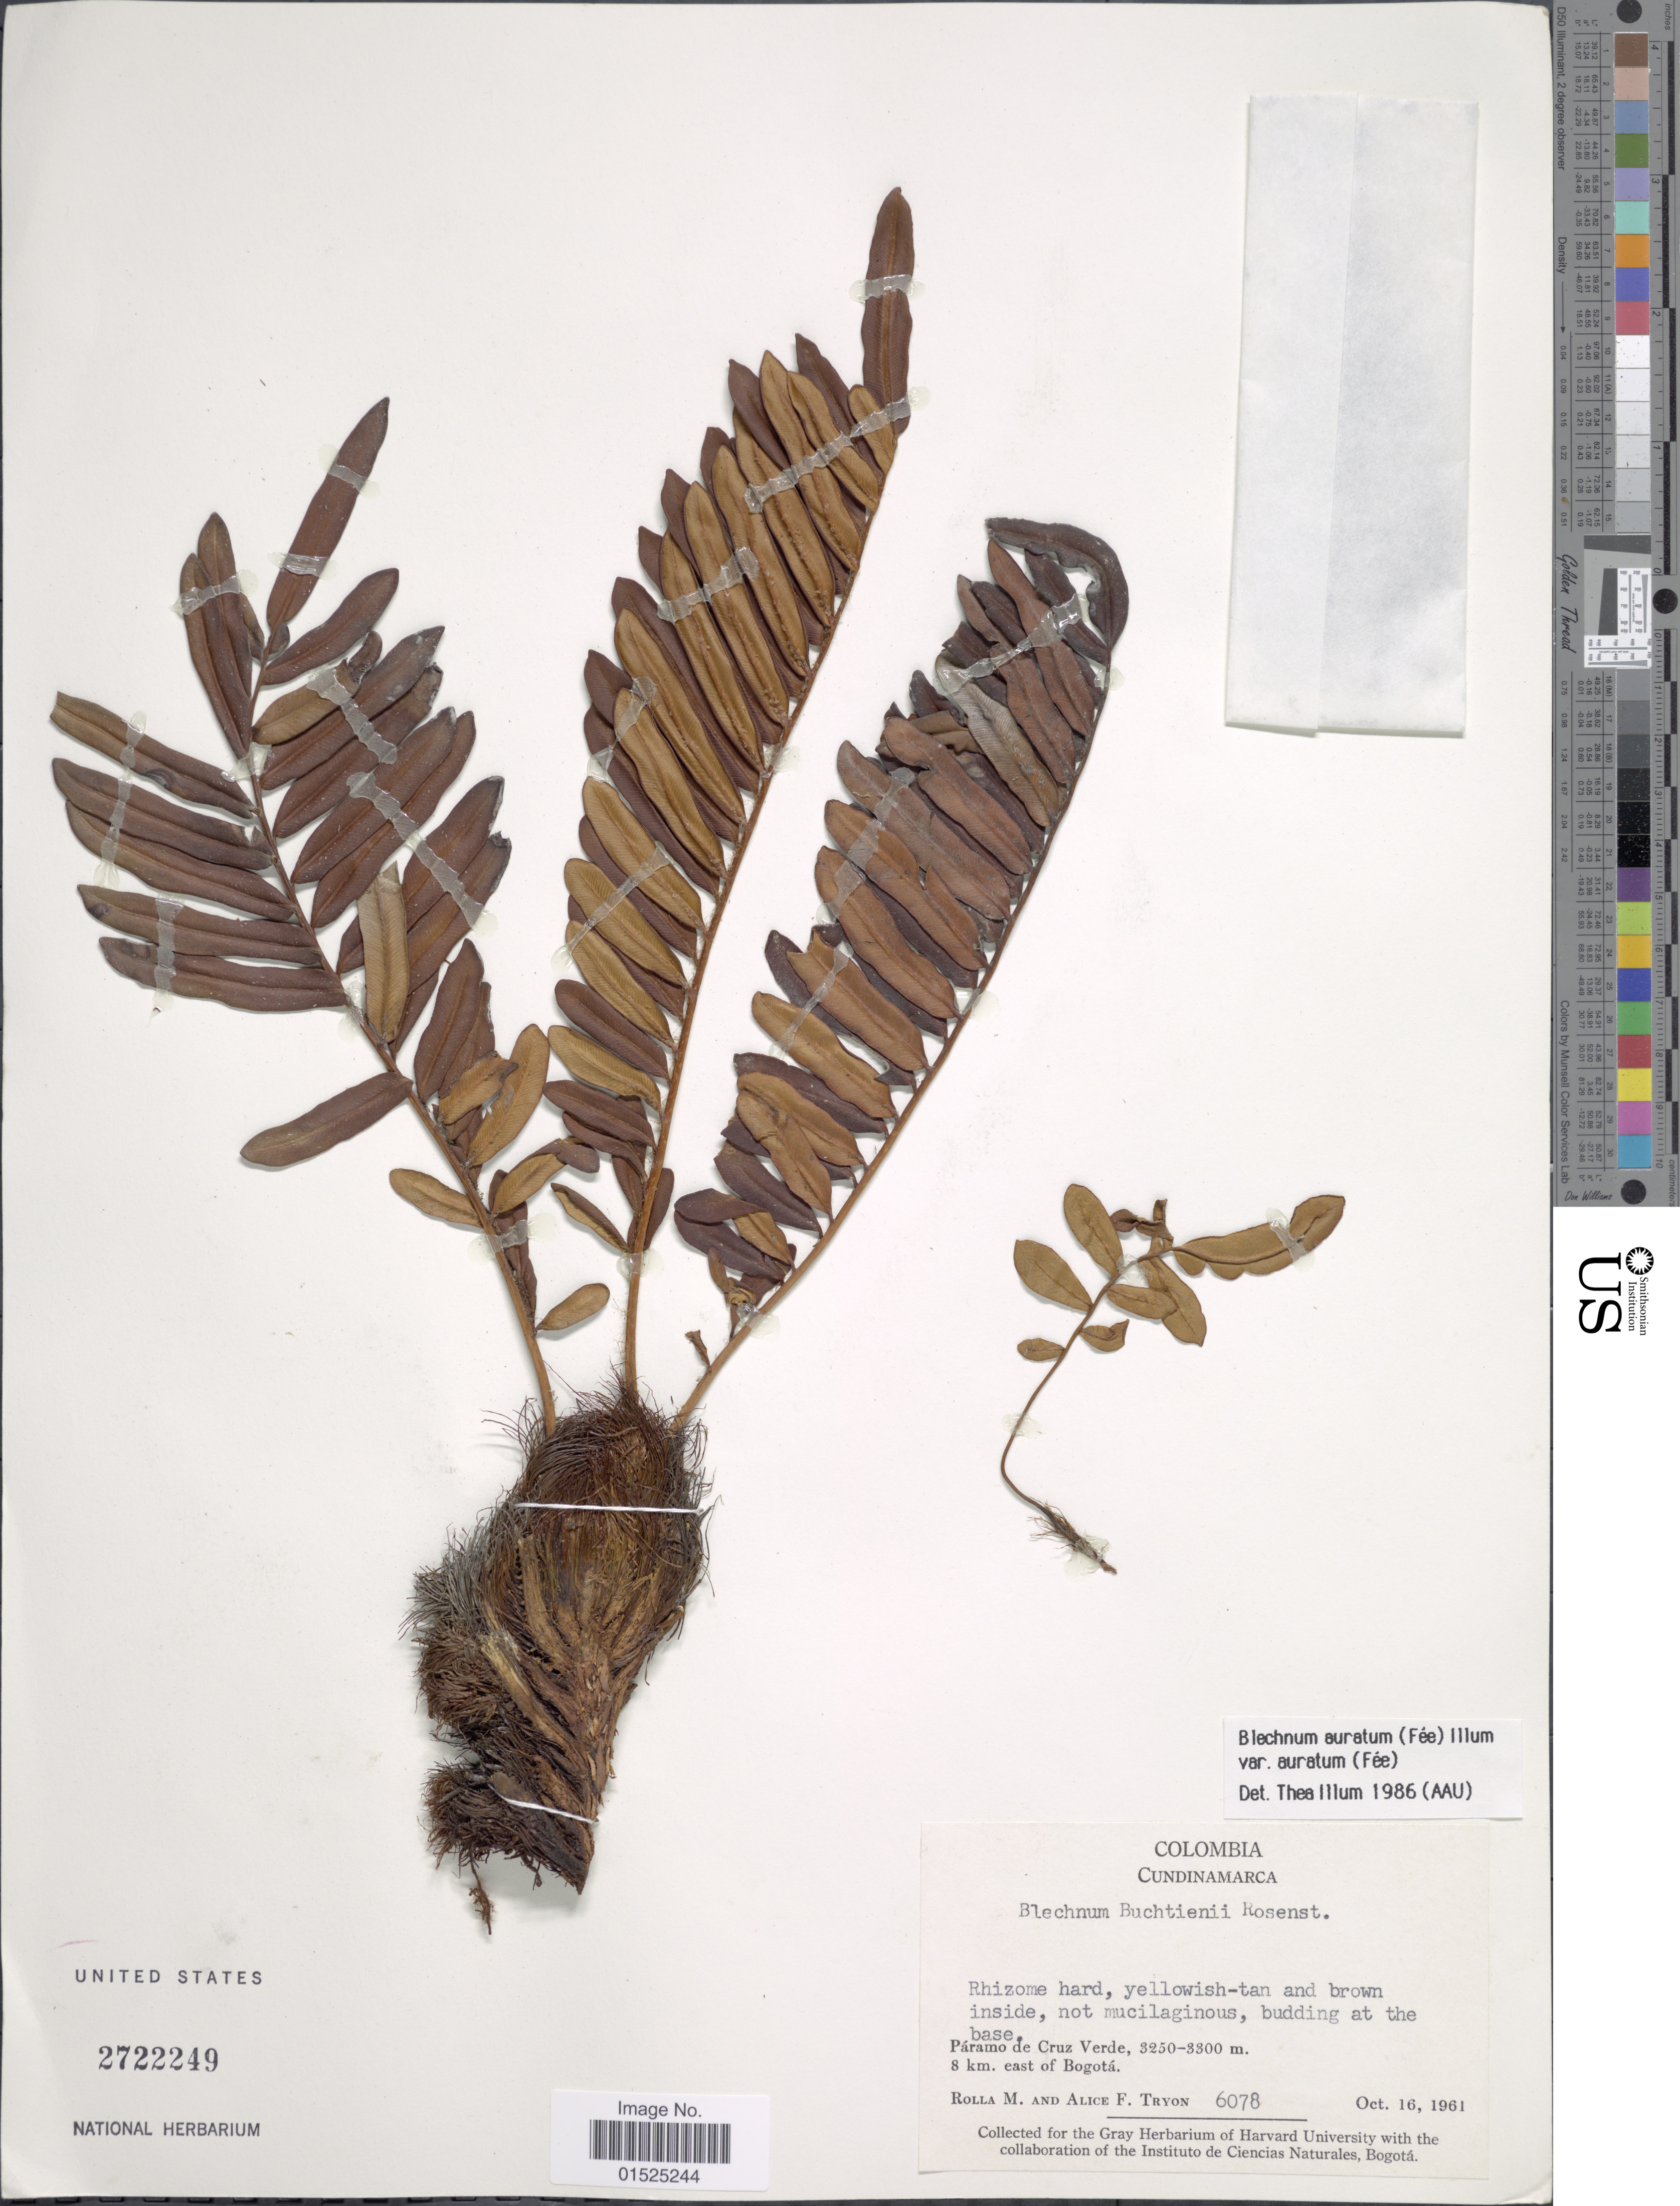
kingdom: Plantae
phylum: Tracheophyta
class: Polypodiopsida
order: Polypodiales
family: Blechnaceae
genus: Blechnum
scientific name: Blechnum auratum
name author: (Fée) R.M. Tryon & Stolze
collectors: M. Rolla & A. F. Tryon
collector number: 6078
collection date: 1961-10-16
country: Colombia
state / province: Cundinamarca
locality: Paramo de Cruz Verde, 8 km. east of Bogota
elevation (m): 3250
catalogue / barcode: US 2722249